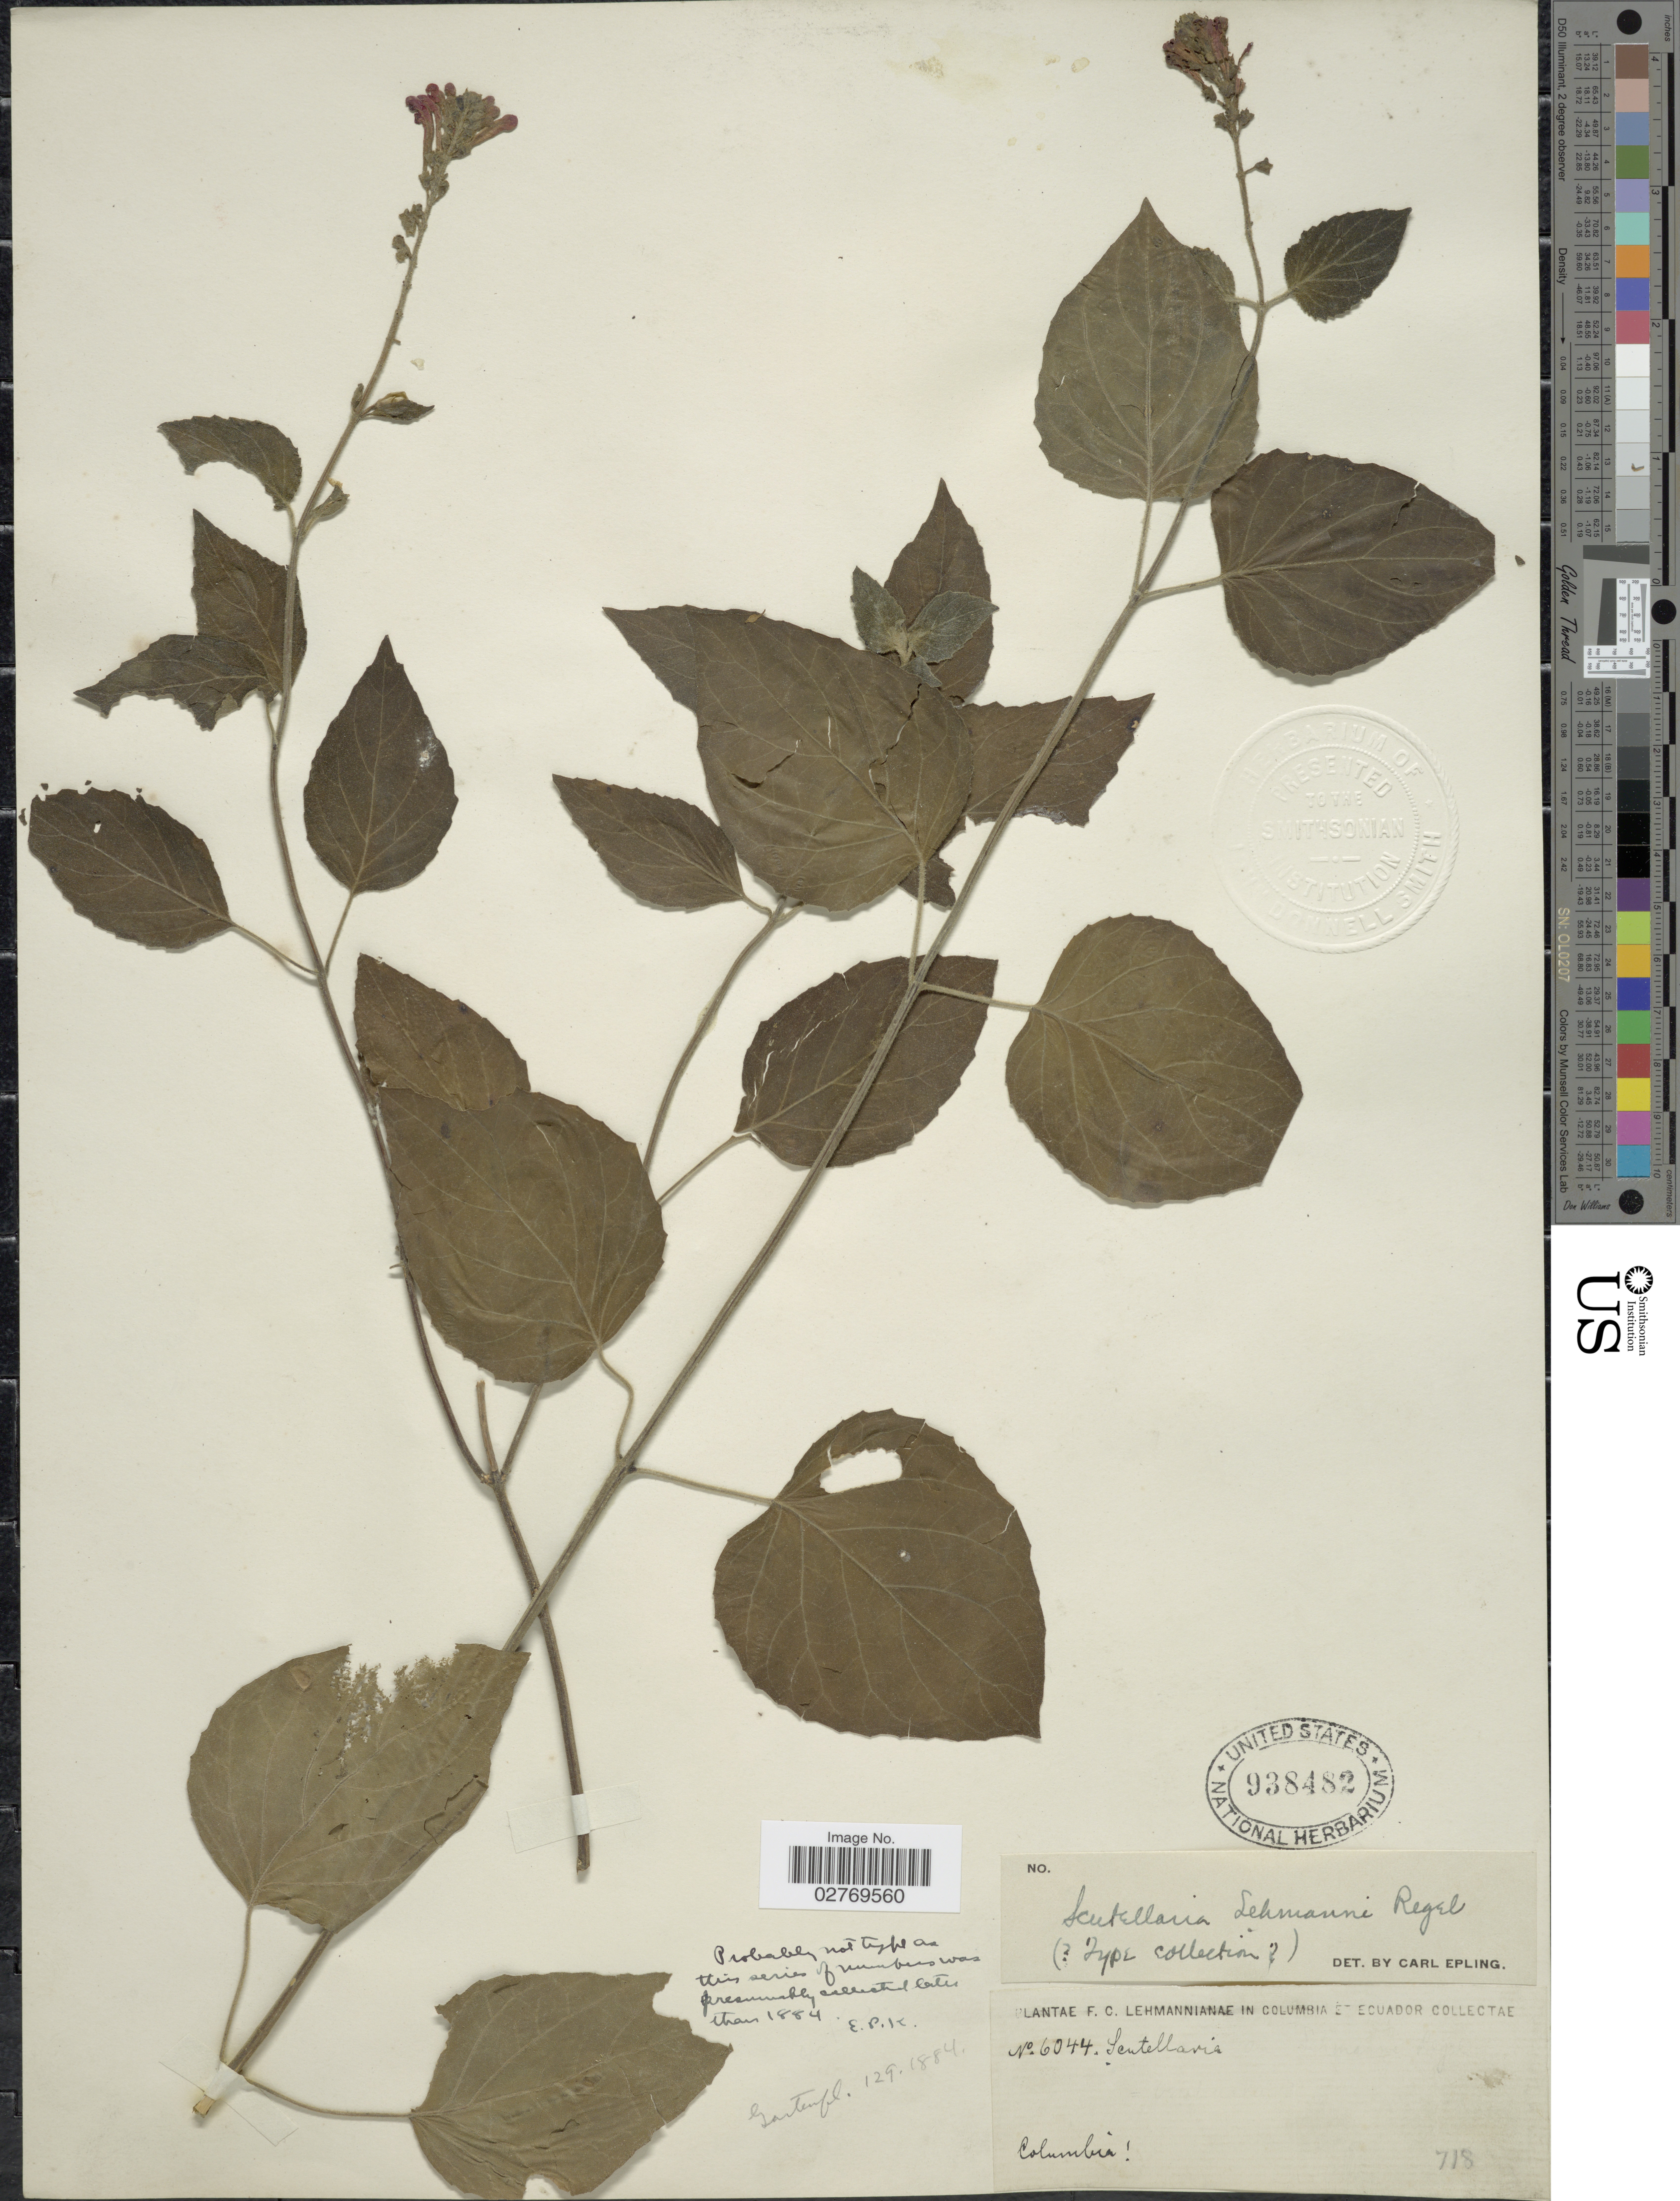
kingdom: Plantae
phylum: Tracheophyta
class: Magnoliopsida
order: Lamiales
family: Lamiaceae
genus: Scutellaria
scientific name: Scutellaria lehmannii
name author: Regel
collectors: F. C. Lehmann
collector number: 6044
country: Colombia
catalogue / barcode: US 938482